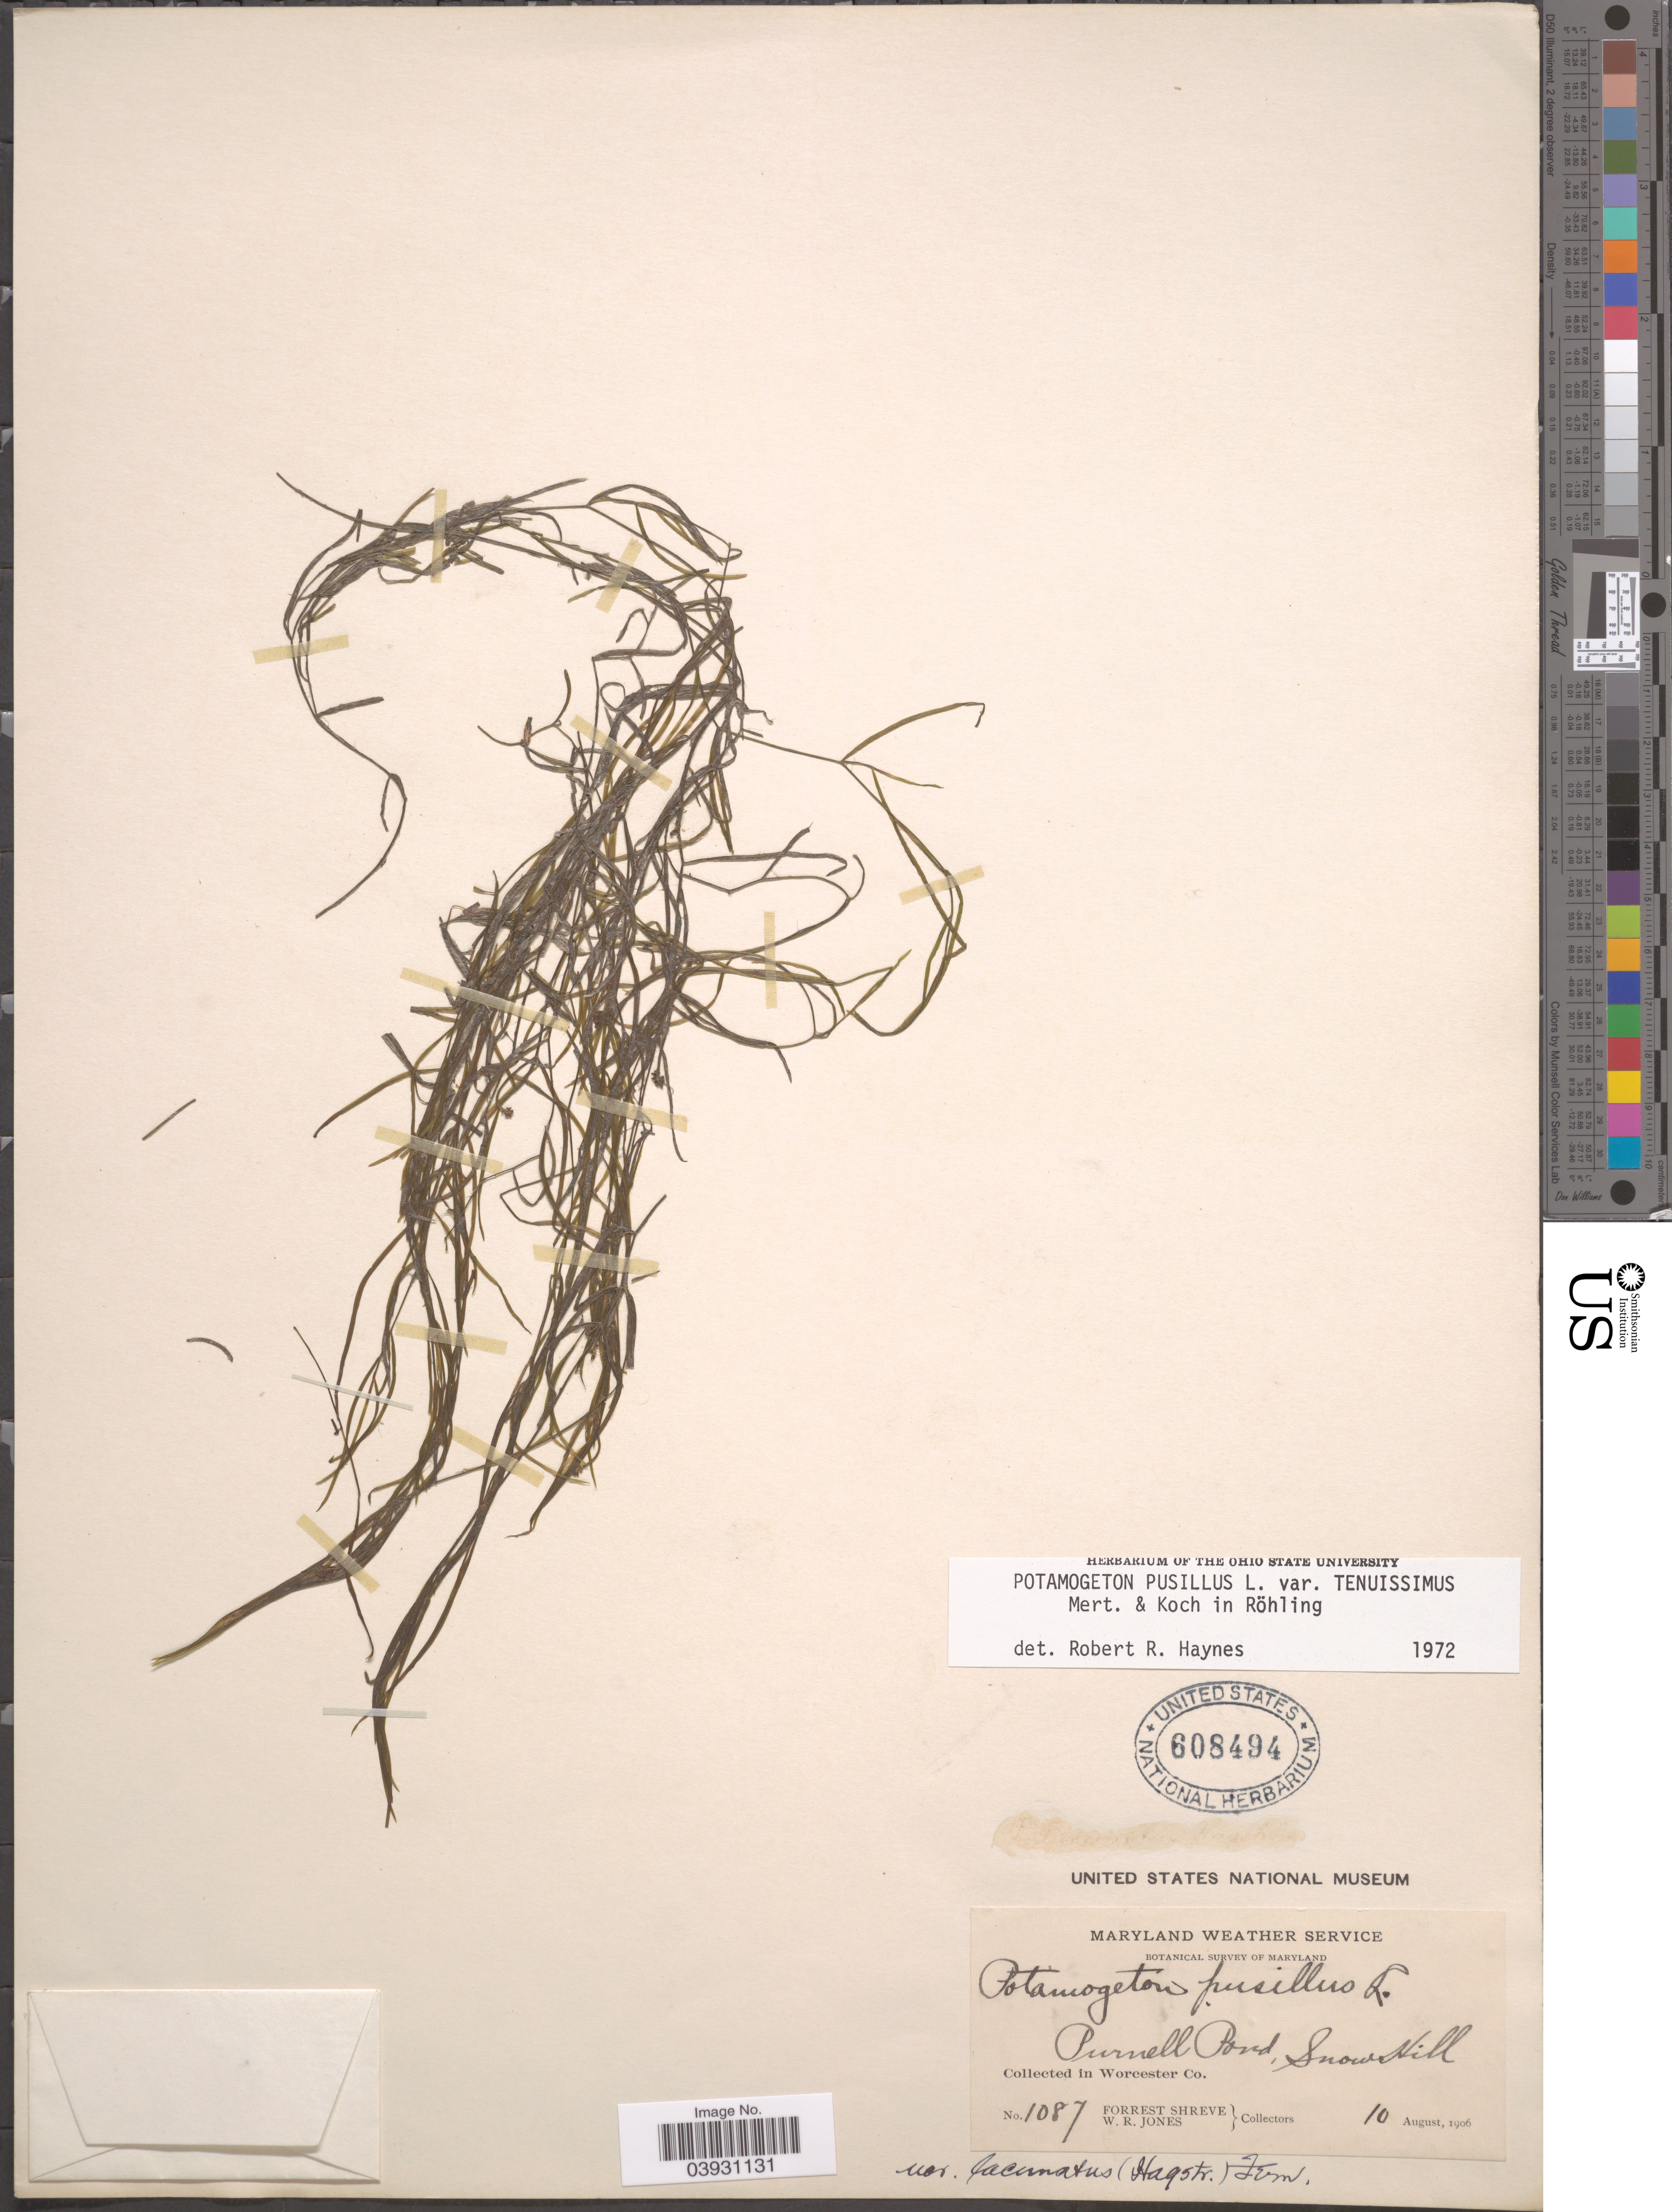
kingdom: Plantae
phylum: Tracheophyta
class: Liliopsida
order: Alismatales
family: Potamogetonaceae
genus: Potamogeton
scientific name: Potamogeton pusillus subsp. tenuissimus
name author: Mert. & W.D.J. Koch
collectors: F. Shreve & W. R. Jones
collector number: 1087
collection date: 1906-08-10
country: United States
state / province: Maryland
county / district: Worcester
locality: Purnell Pond, Snowhill. Worcester Co.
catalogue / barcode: US 608494